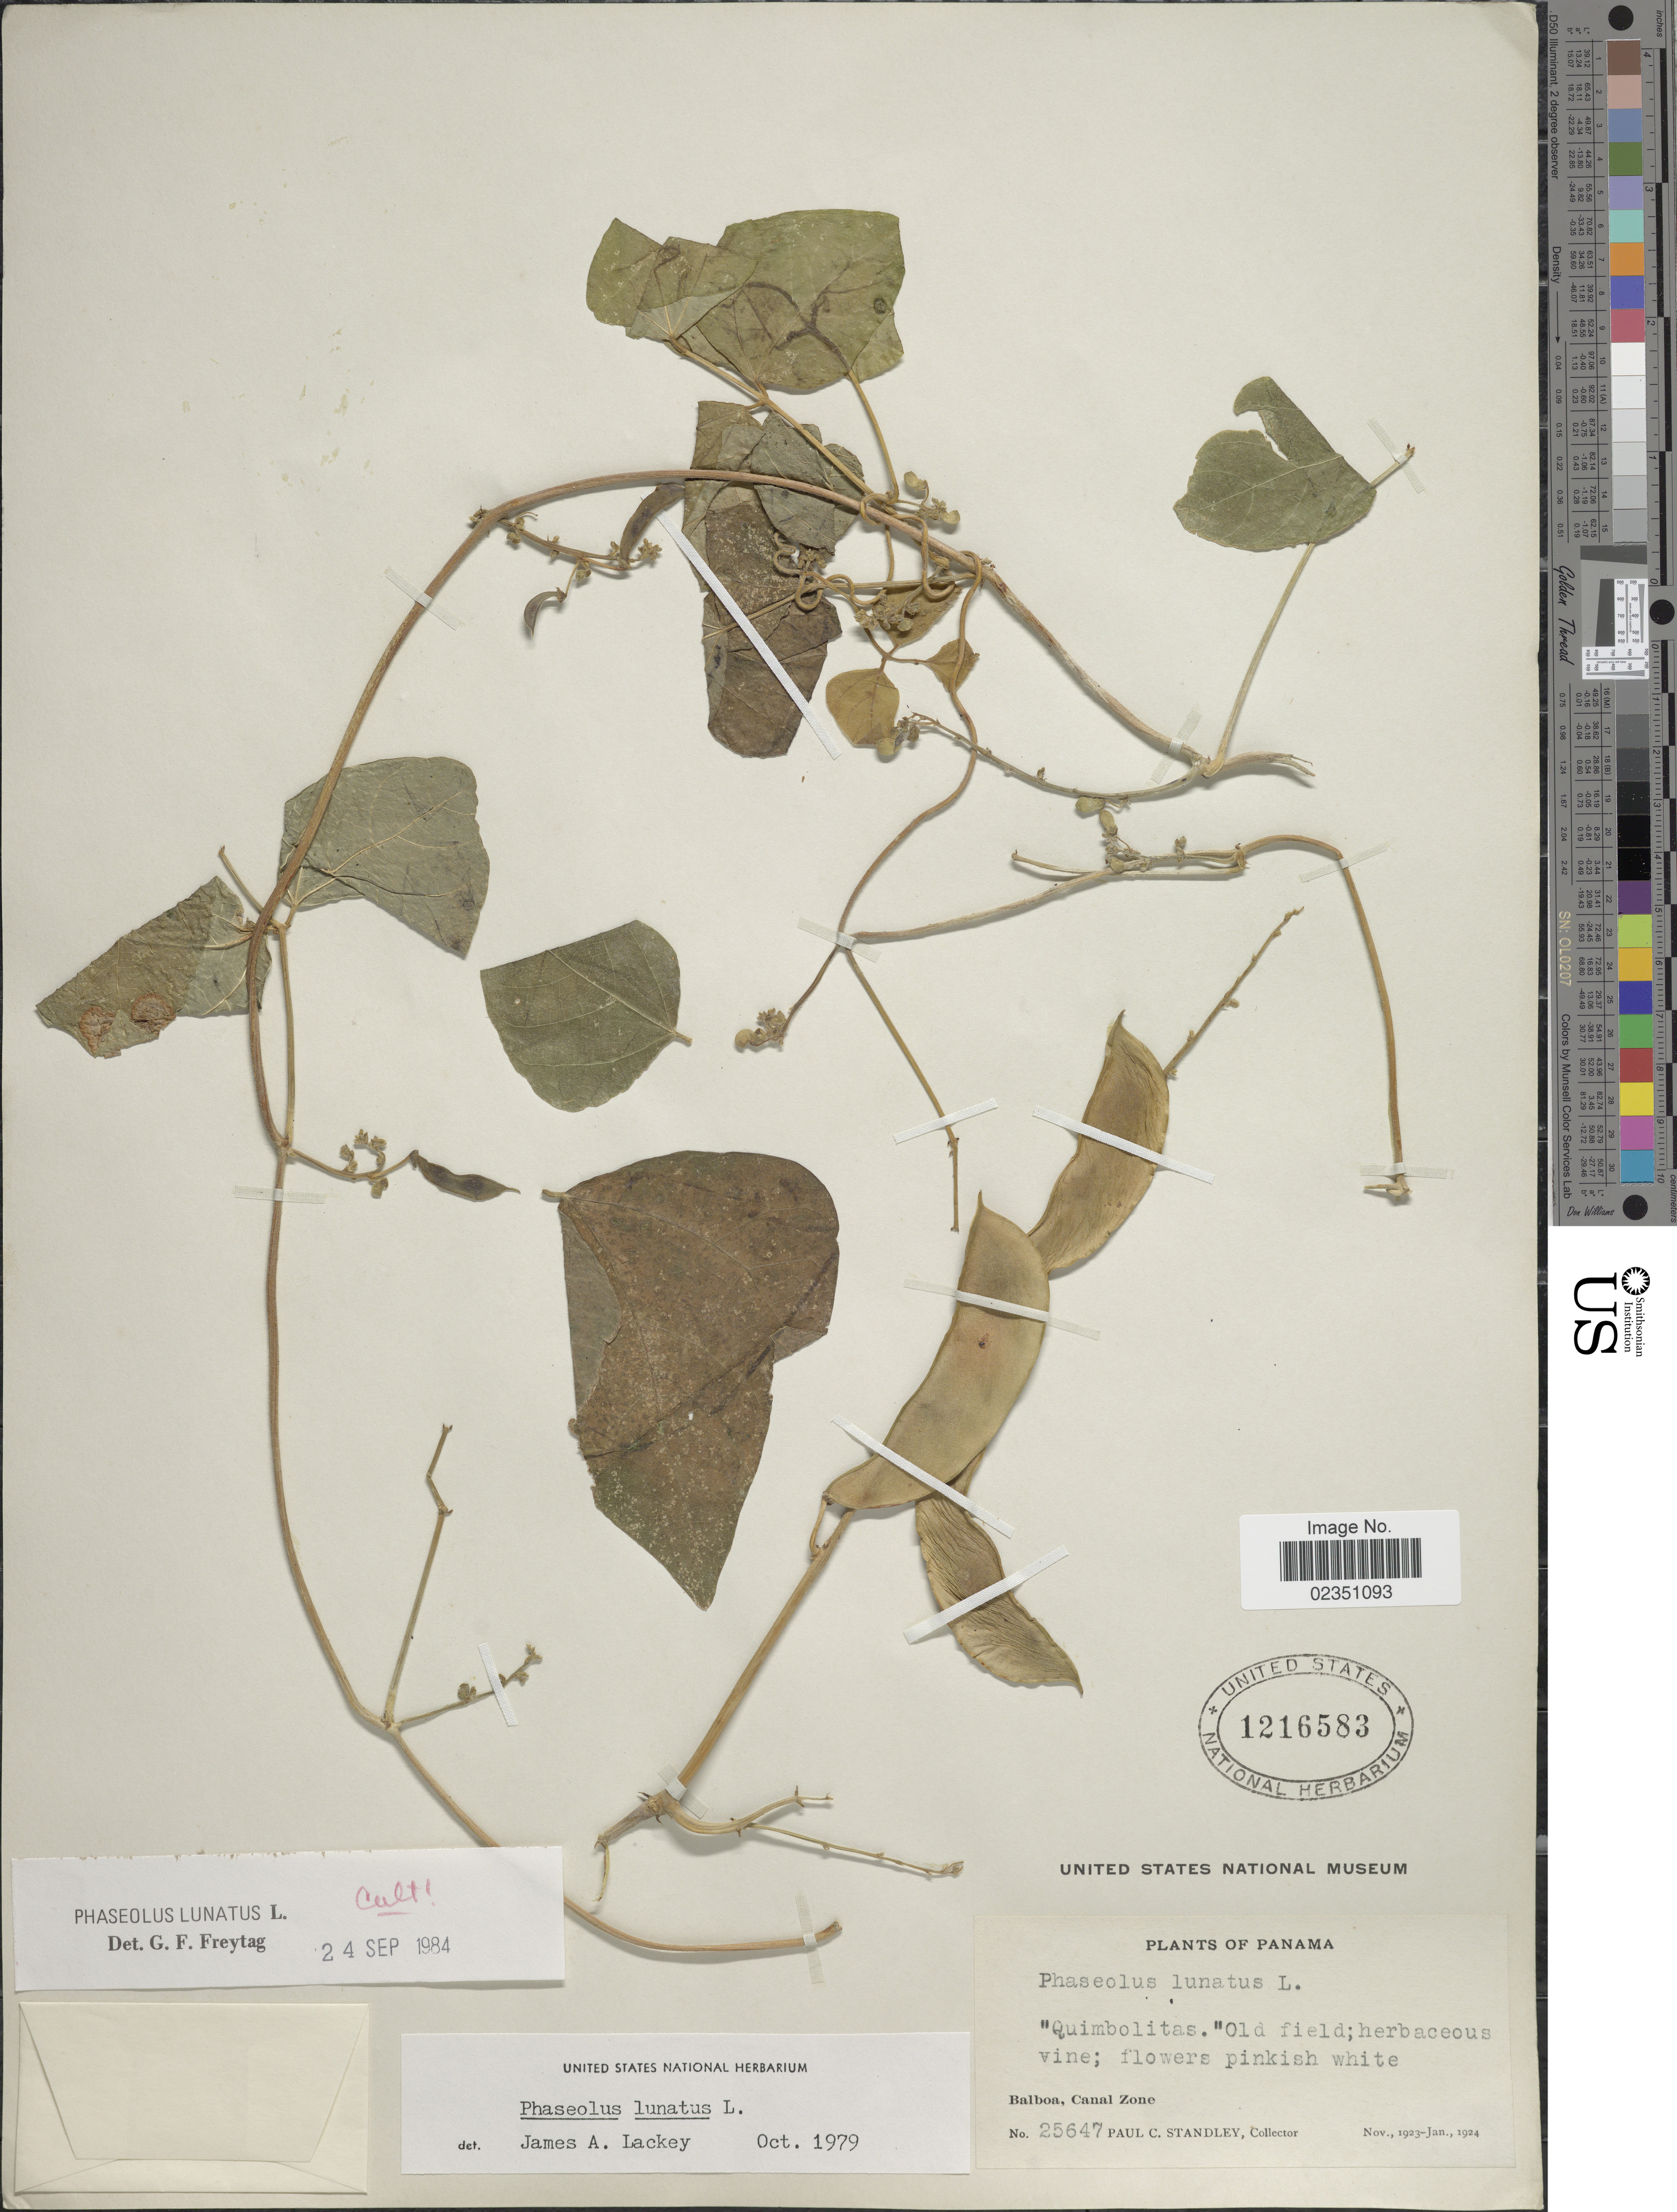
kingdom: Plantae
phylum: Tracheophyta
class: Magnoliopsida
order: Fabales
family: Fabaceae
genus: Phaseolus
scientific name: Phaseolus lunatus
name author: L.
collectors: P. C. Standley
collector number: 25647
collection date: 1923-11/1924-01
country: Panama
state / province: Colón / Panamá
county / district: Canal Zone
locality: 'Quimbolitas' Old field, Balboa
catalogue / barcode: US 1216583